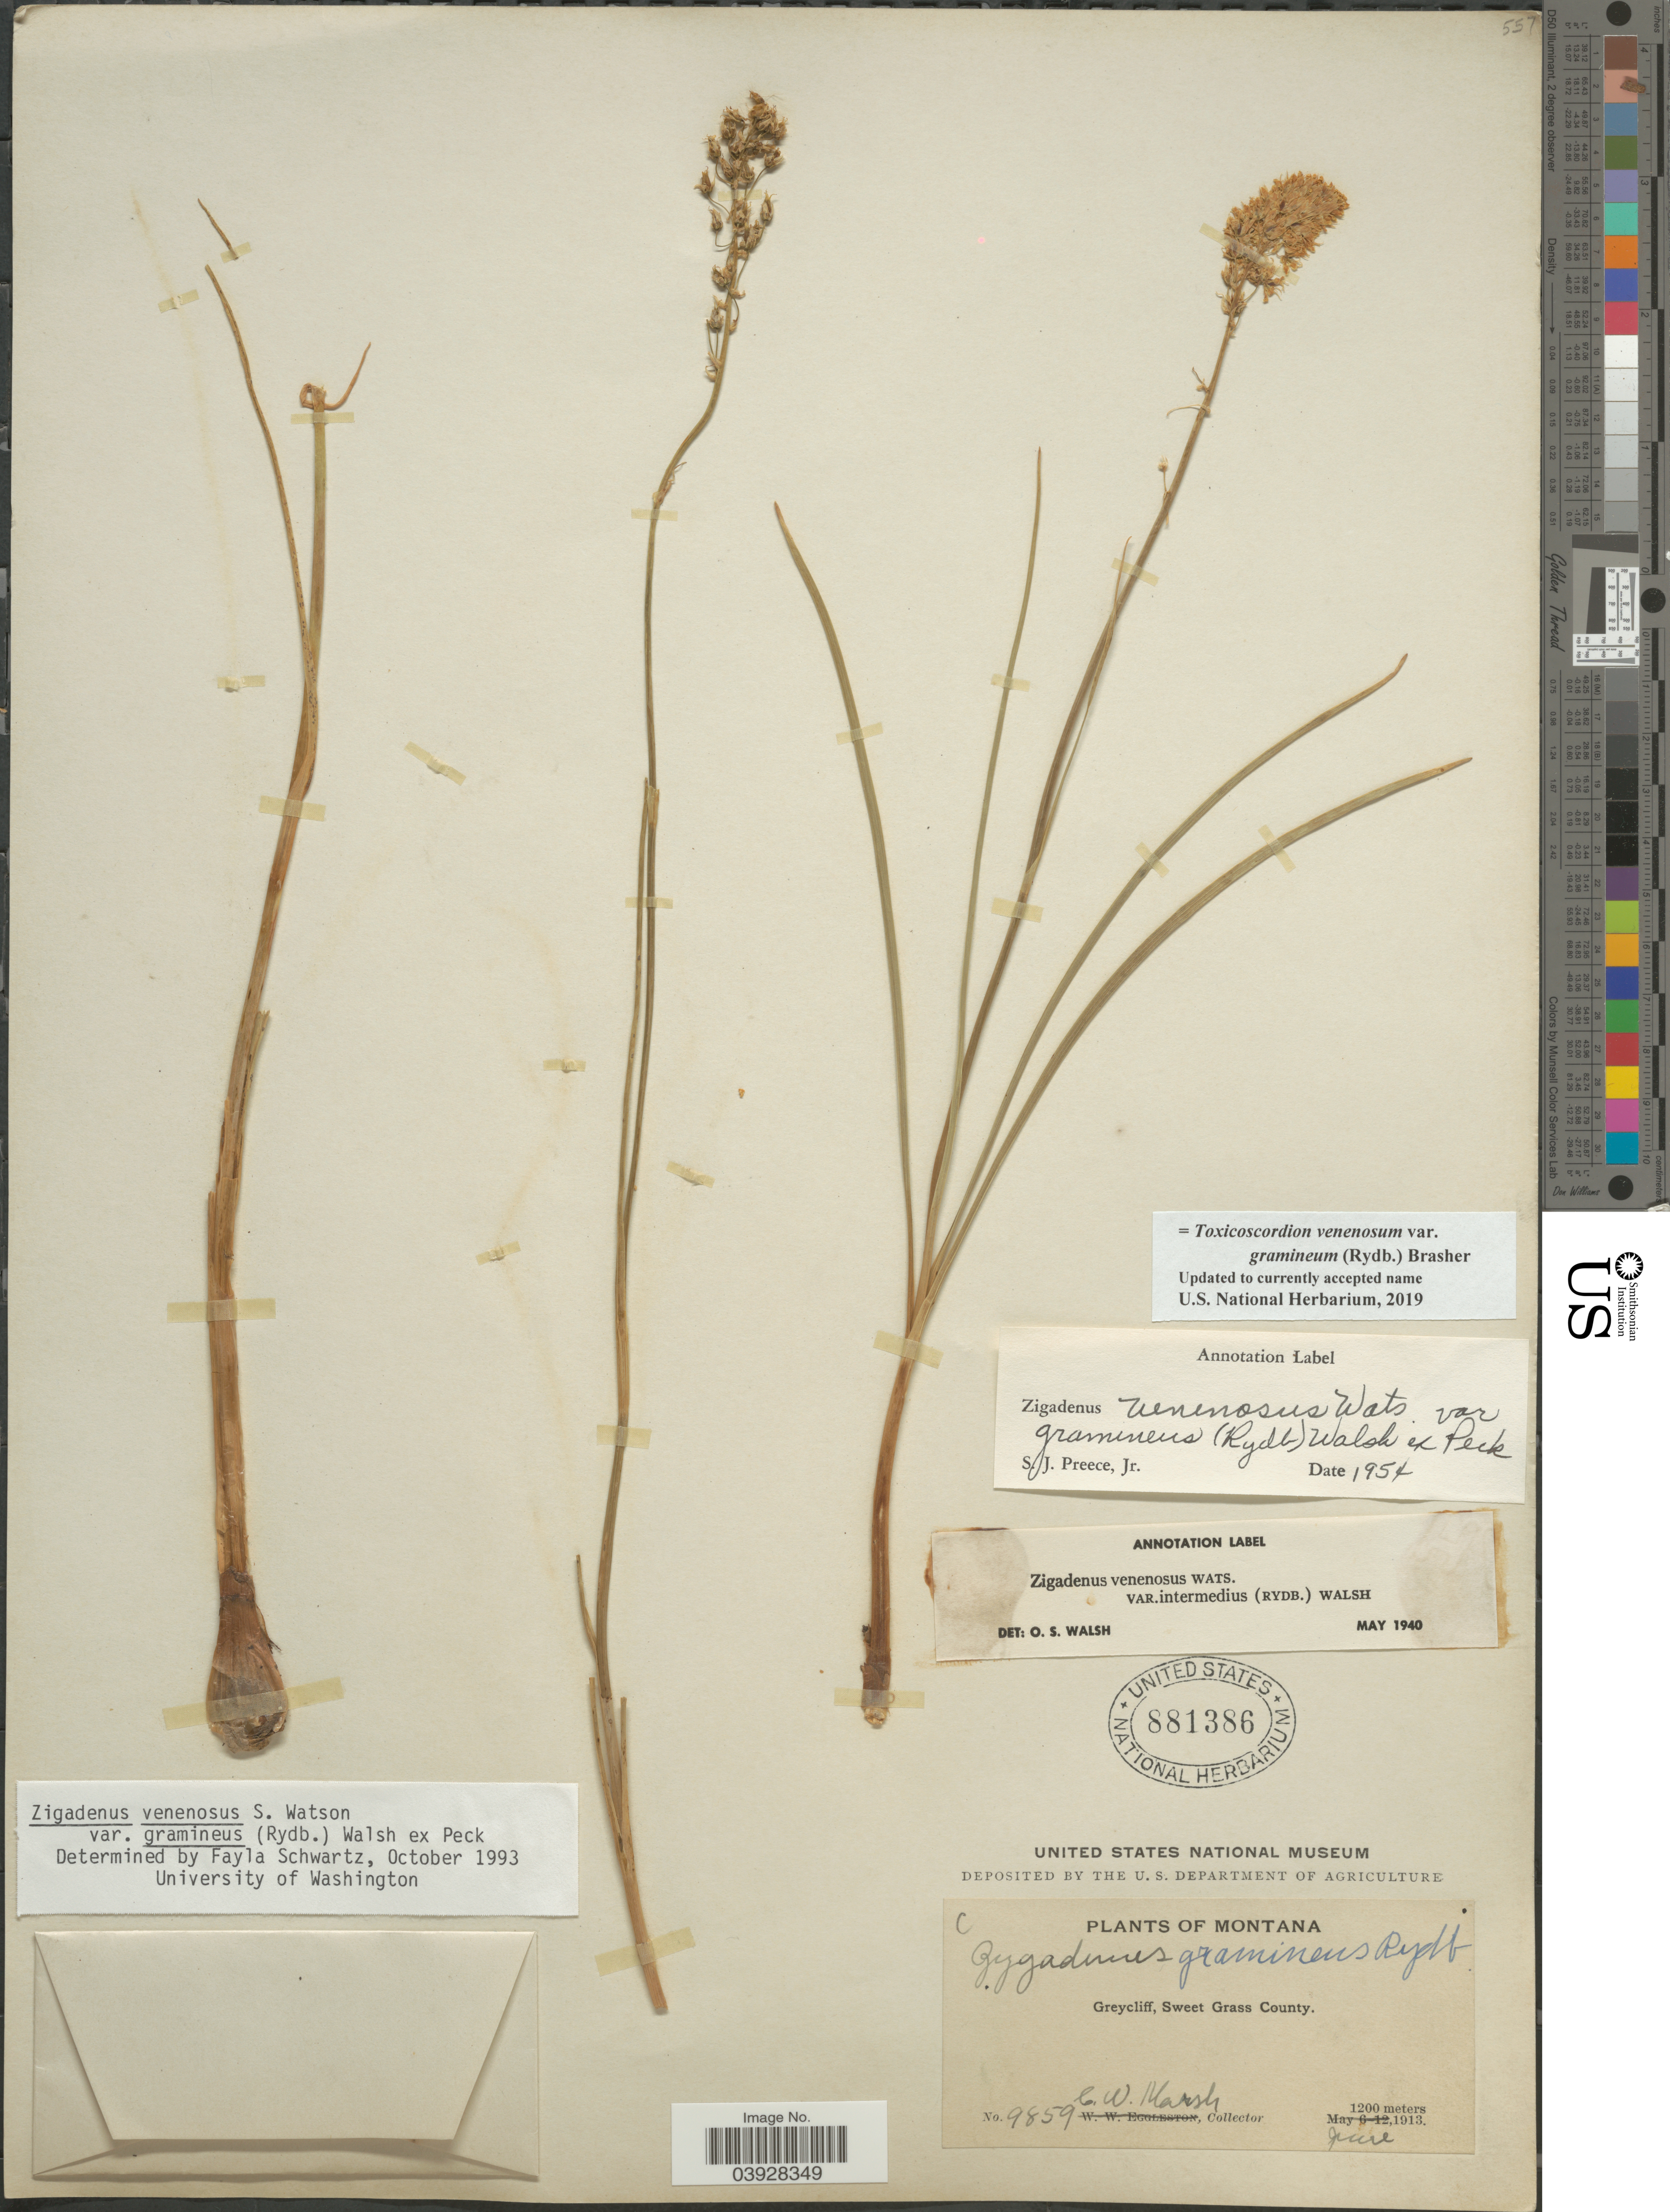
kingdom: Plantae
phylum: Tracheophyta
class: Liliopsida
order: Liliales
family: Melanthiaceae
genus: Toxicoscordion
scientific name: Toxicoscordion venenosum var. gramineum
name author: (Rydb.) Brasher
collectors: C. Marsh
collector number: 9859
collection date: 1913-06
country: United States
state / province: Montana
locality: Greycliff, Sweet Grass County.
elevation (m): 1200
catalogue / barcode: US 881386